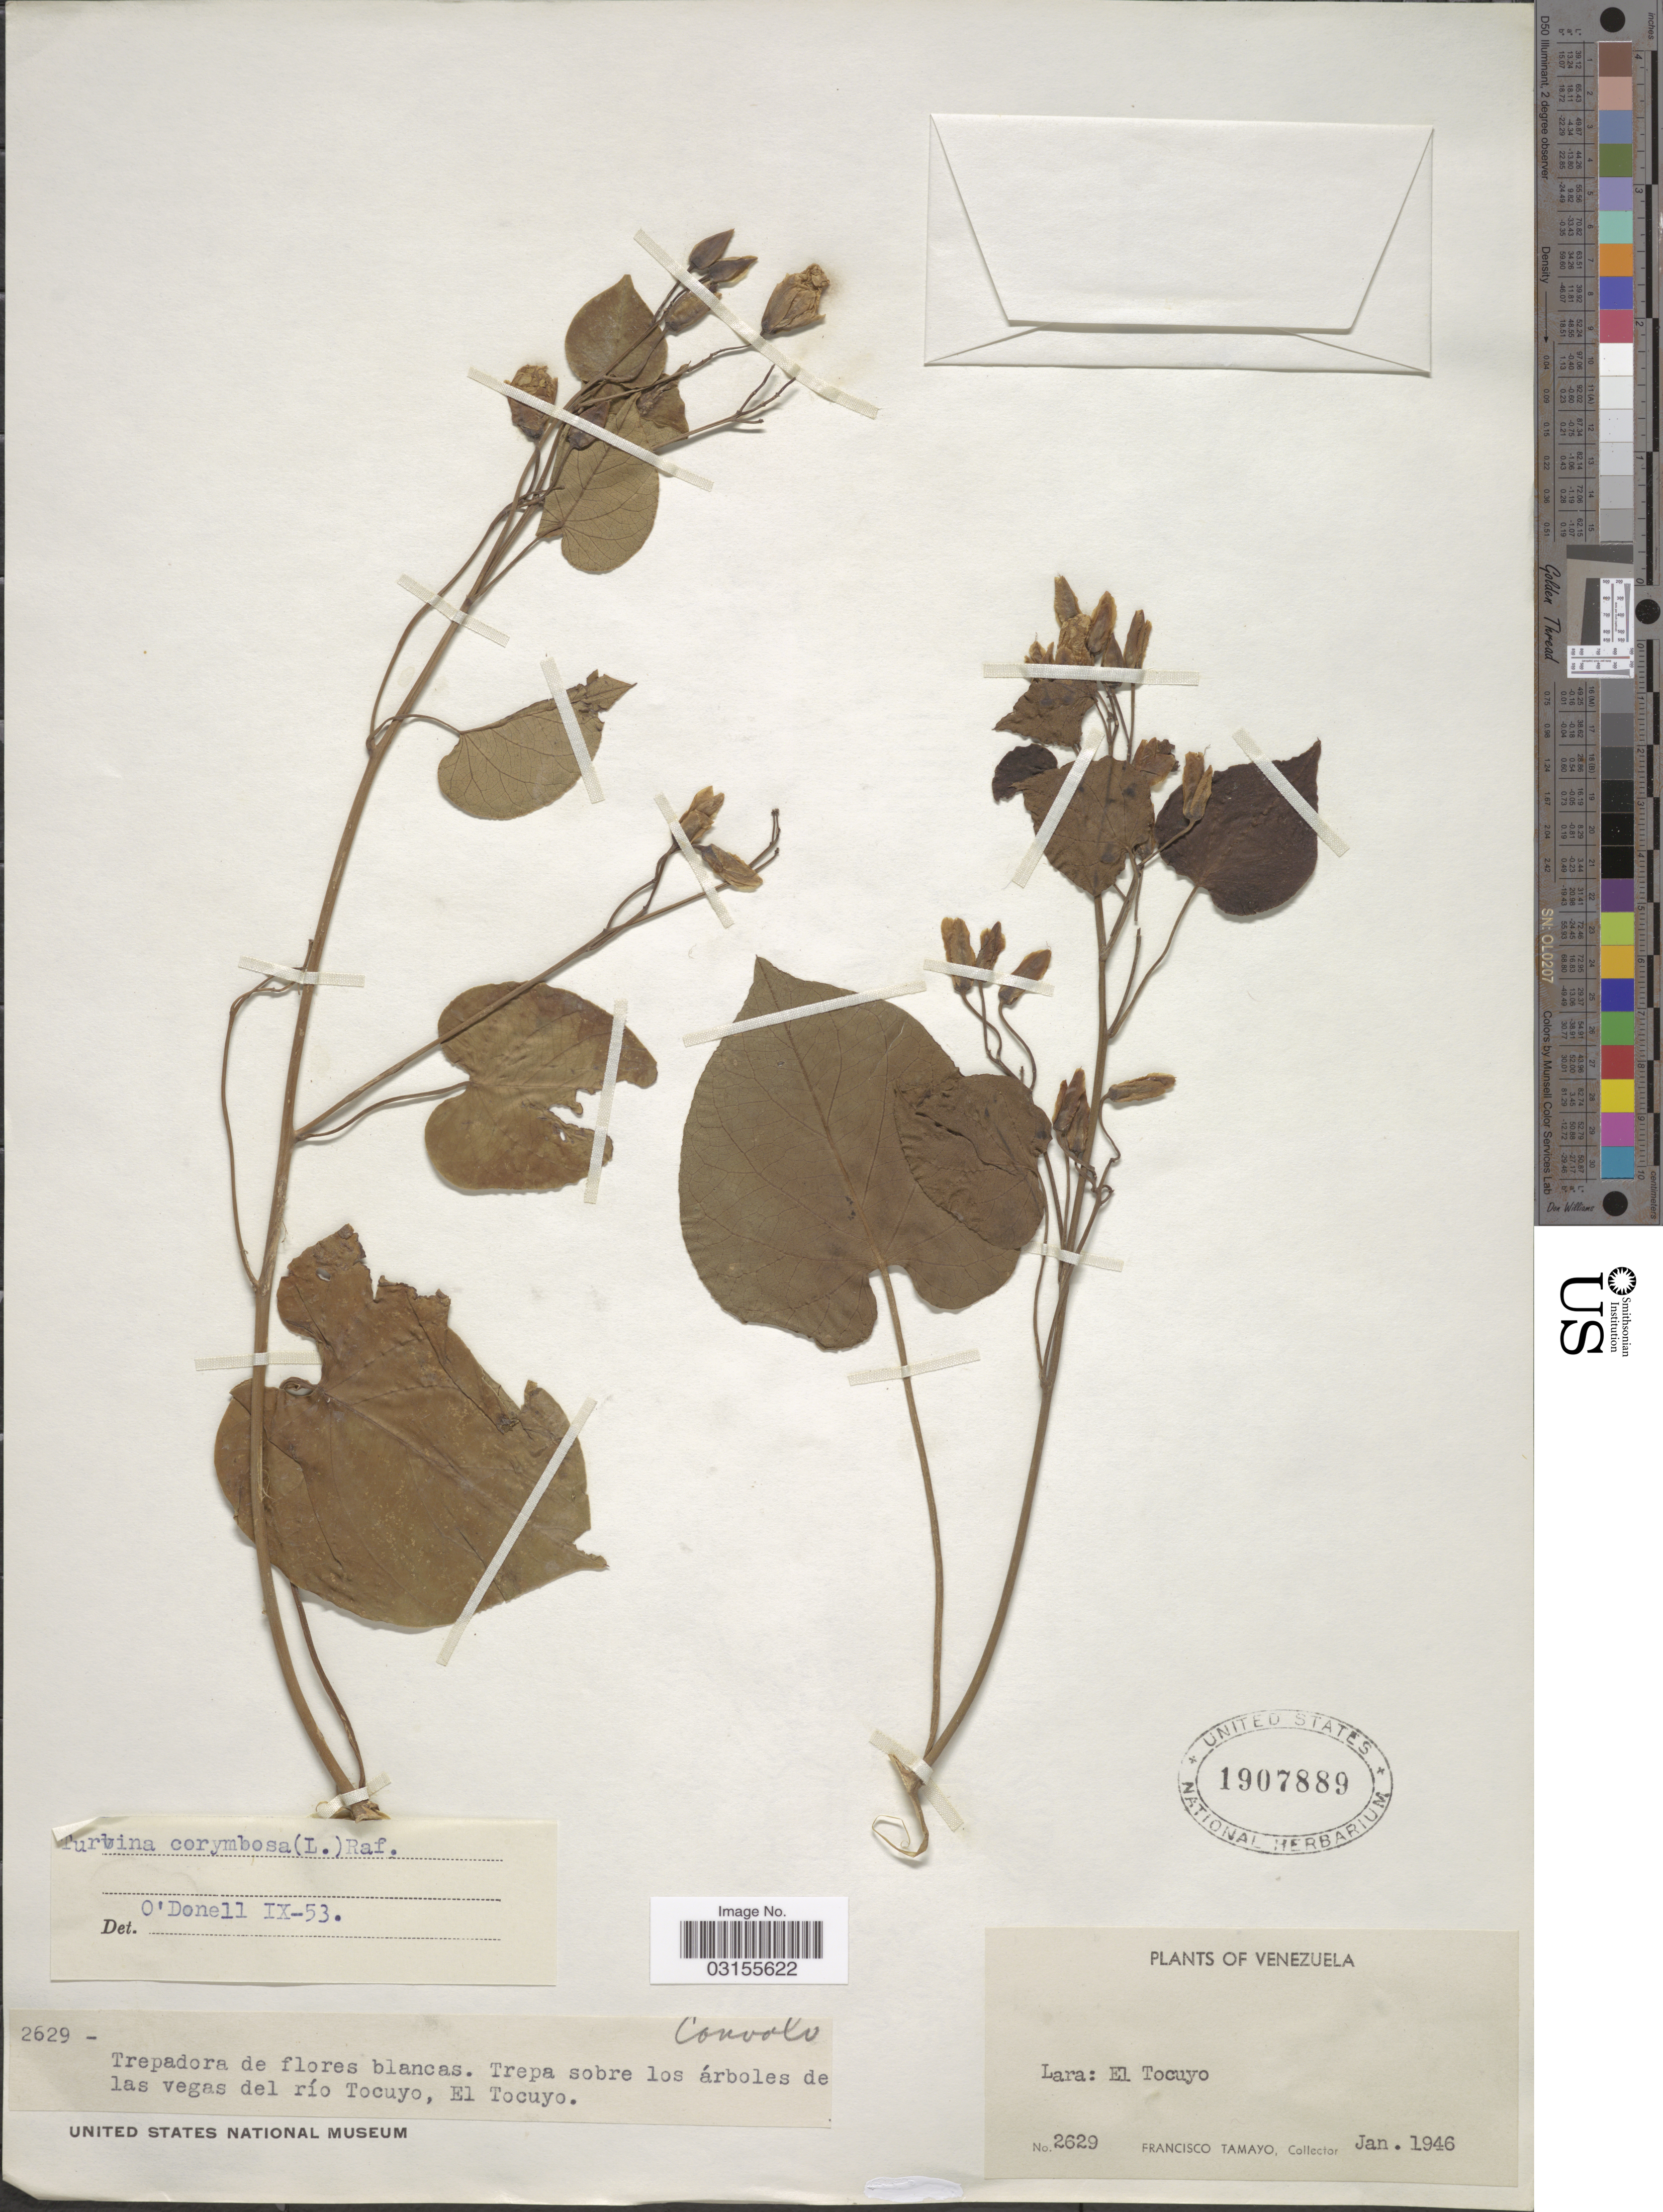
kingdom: Plantae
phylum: Tracheophyta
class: Magnoliopsida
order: Solanales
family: Convolvulaceae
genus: Turbina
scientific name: Turbina corymbosa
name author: (L.) Raf.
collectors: F. Tamayo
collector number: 2629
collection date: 1946-01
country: Venezuela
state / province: Lara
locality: Las vegas del río Tocuyo, El Tocuyo.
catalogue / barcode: US 1907889